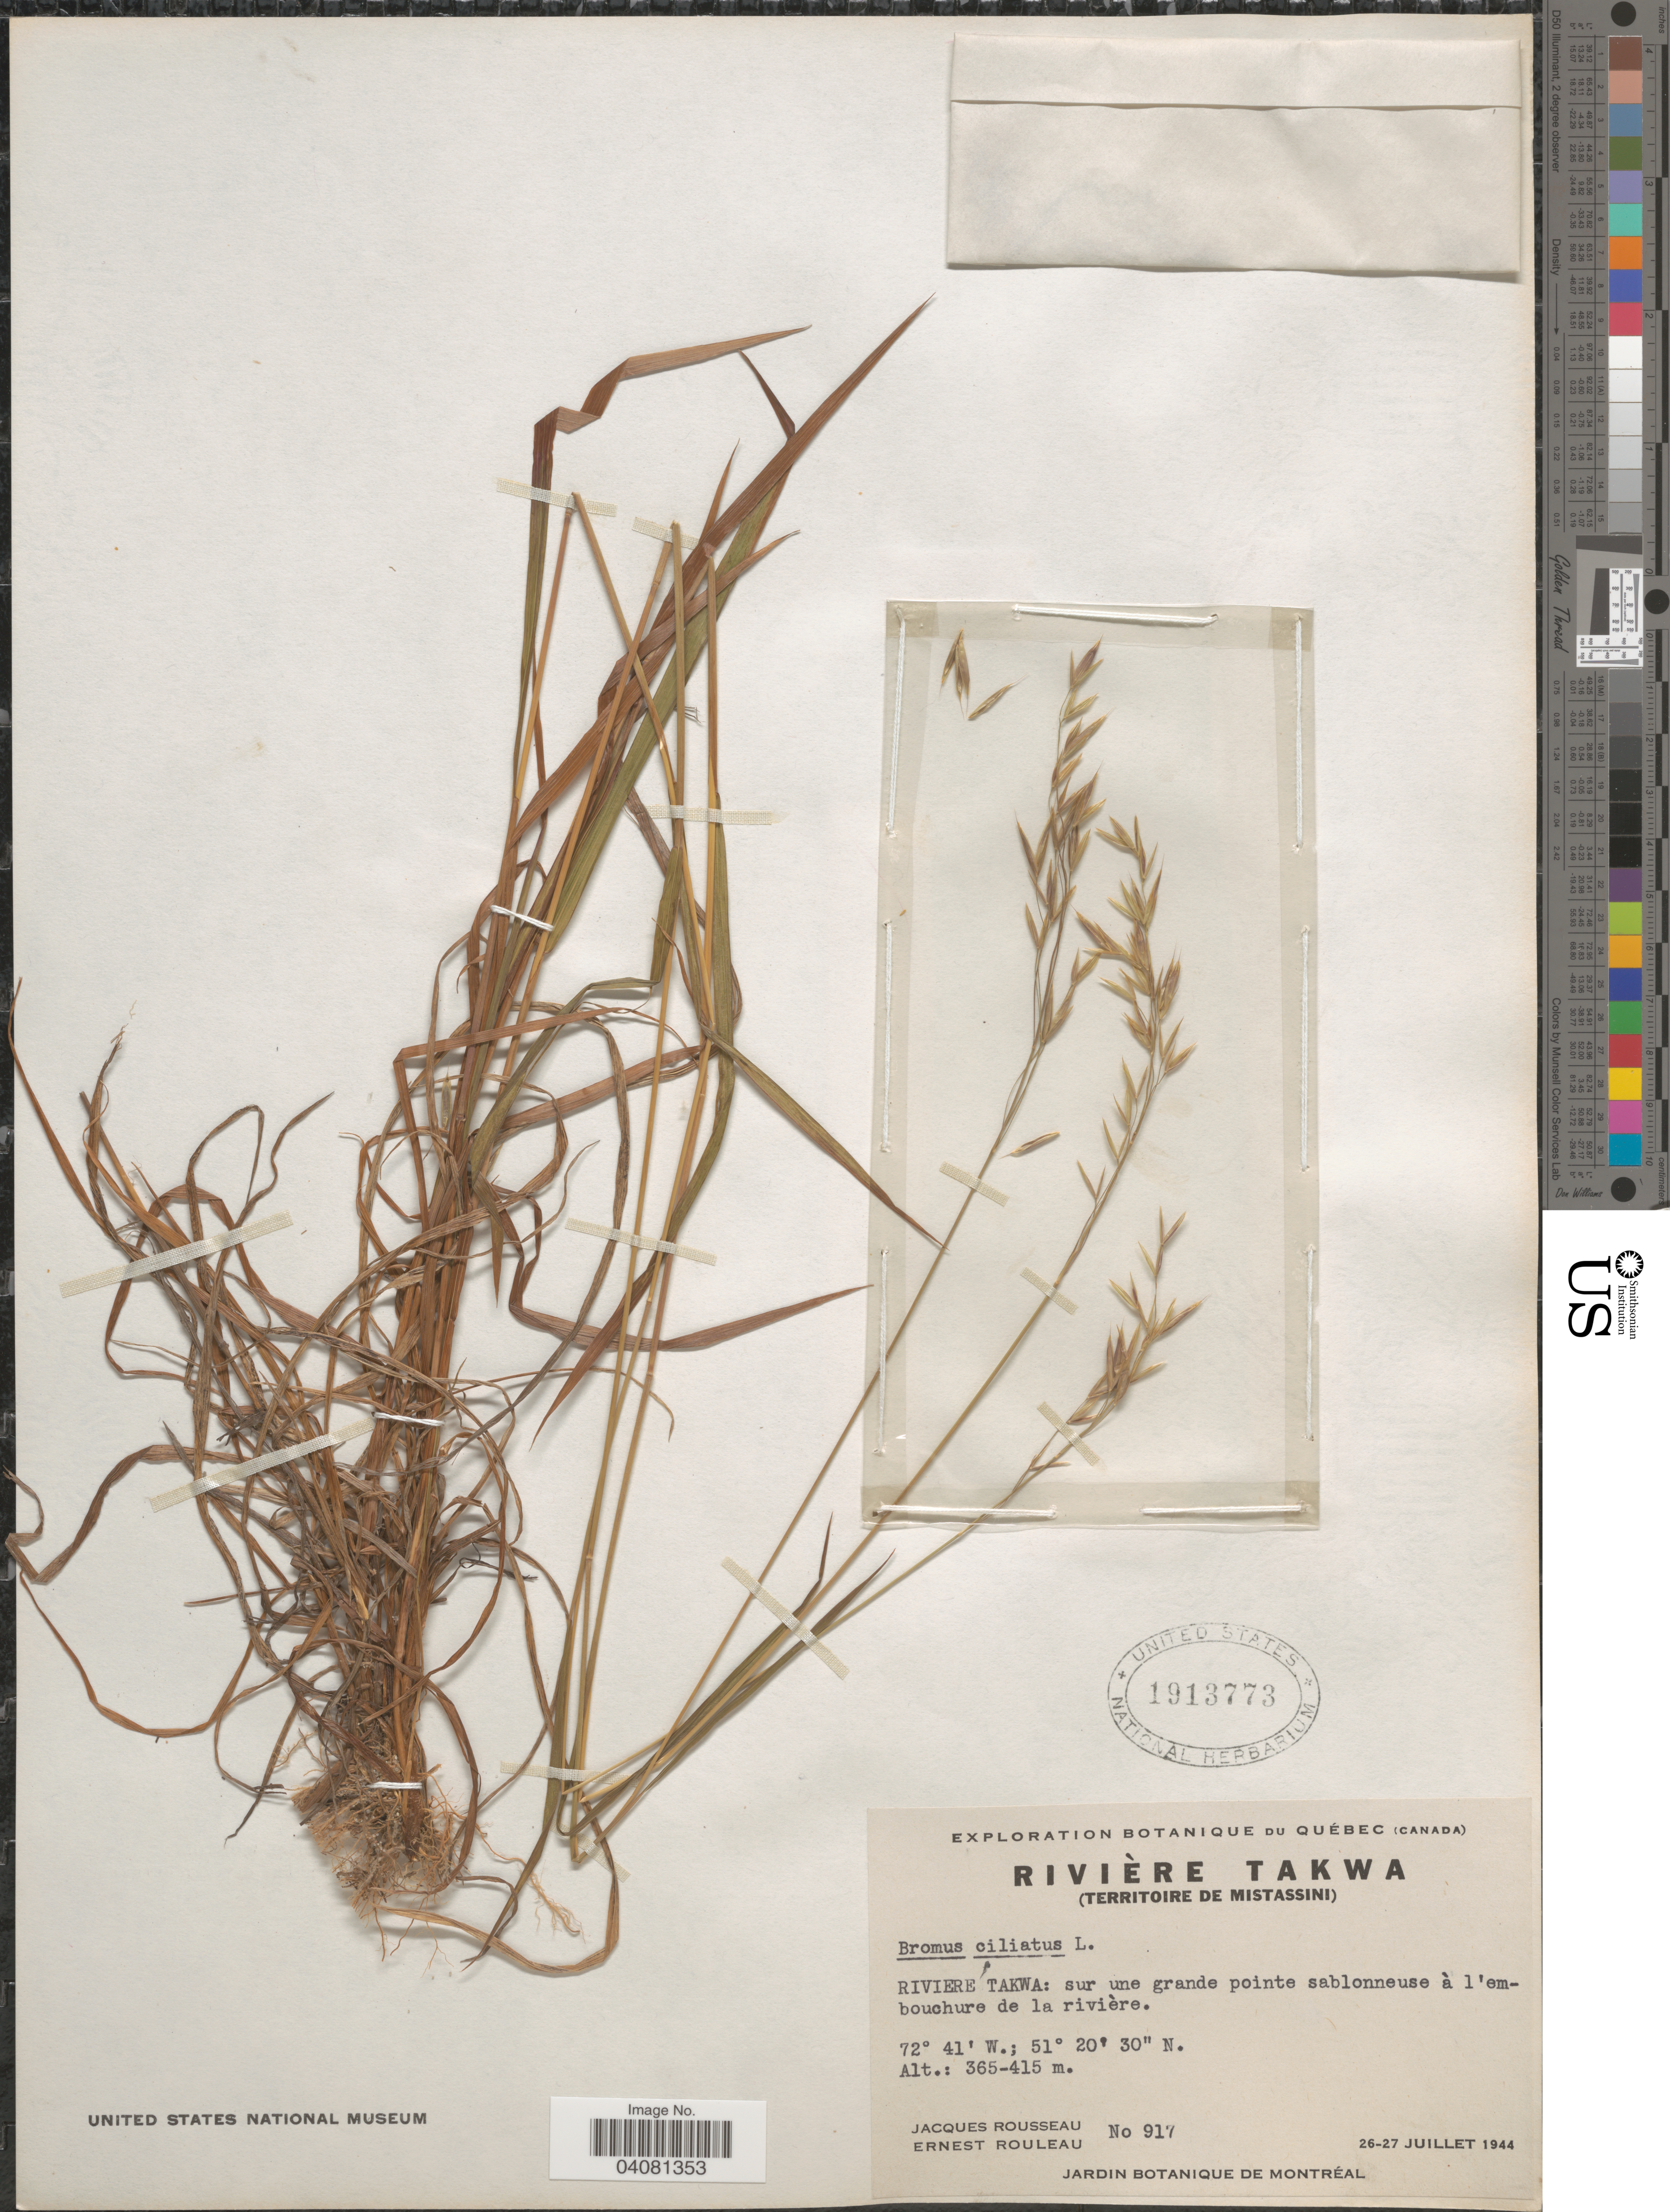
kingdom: Plantae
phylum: Tracheophyta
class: Liliopsida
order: Poales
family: Poaceae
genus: Bromus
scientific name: Bromus ciliatus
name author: L.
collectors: J. Rousseau & J. Rouleau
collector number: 917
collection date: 1944-07-26/1944-07-27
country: Canada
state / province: Quebec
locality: Exploration Botanique du Québec. Rivière Takwa (Territoire de Mistassini). Riviere Takwa: sur une grande pointe sablonneuse à l'embouchure de la rivière.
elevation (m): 365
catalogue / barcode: US 1913773